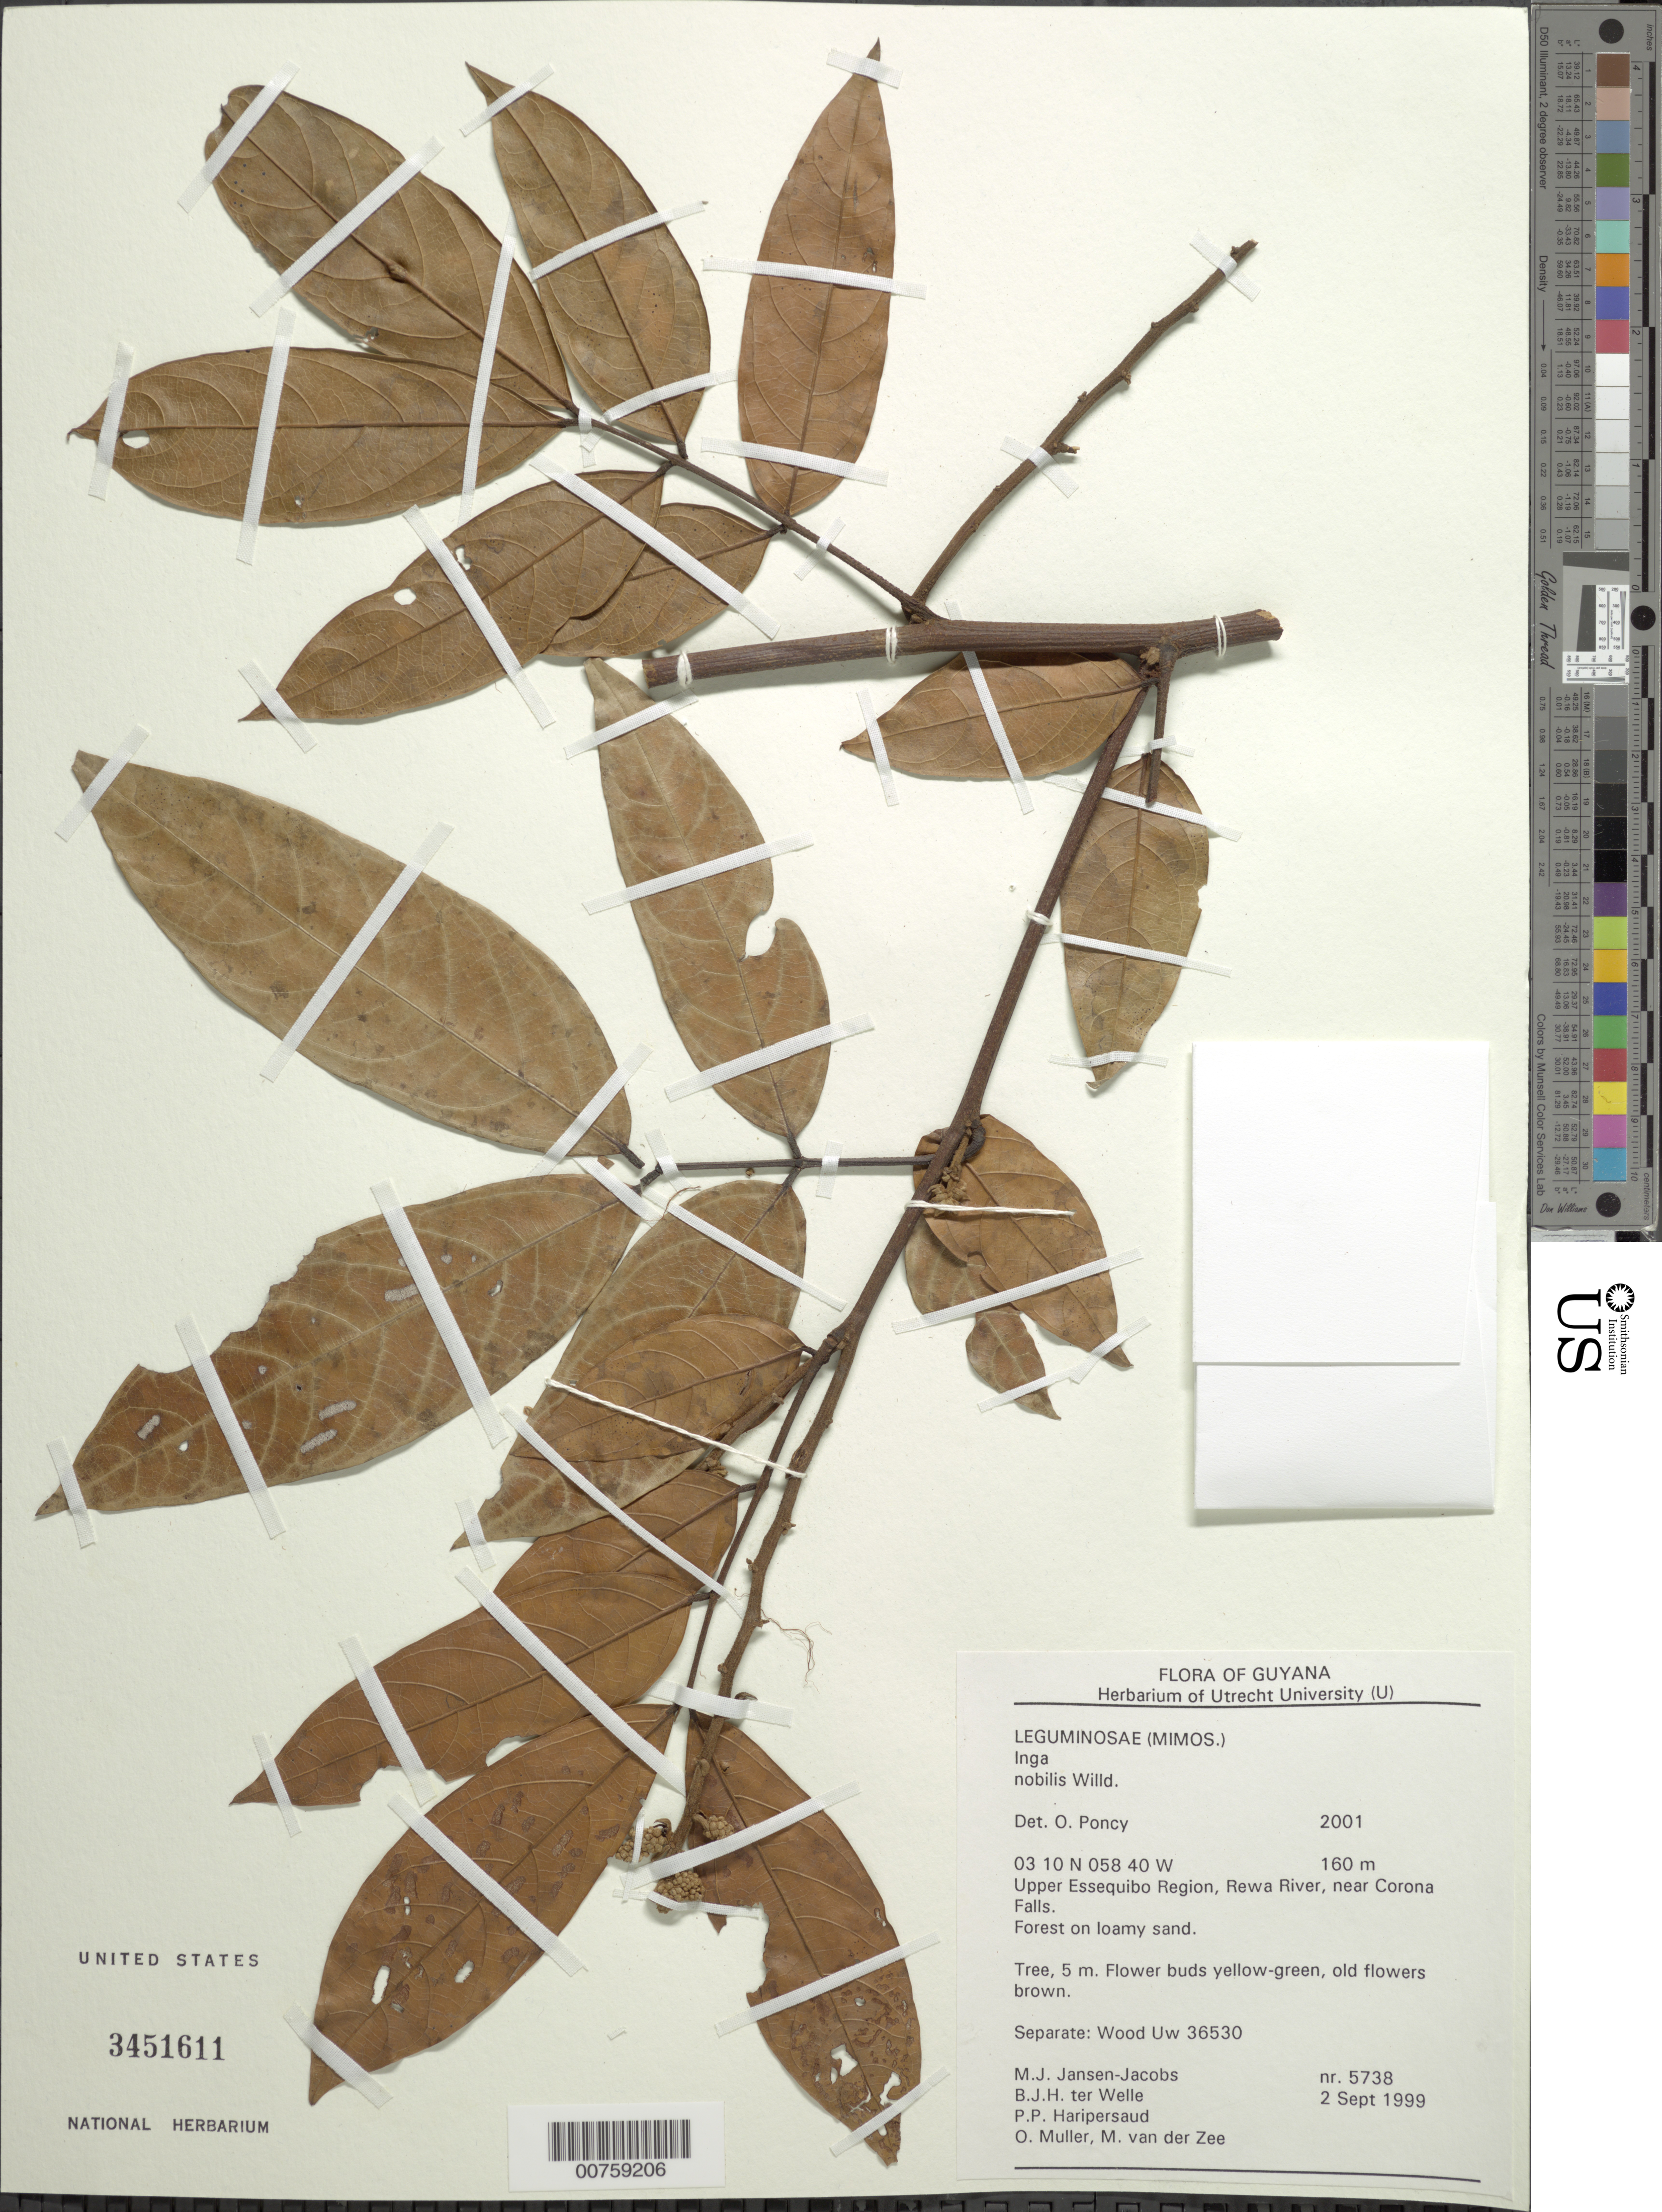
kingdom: Plantae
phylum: Tracheophyta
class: Magnoliopsida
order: Fabales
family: Fabaceae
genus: Inga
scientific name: Inga nobilis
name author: Willd.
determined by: Poncy, O.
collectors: M. J. Jansen-Jacobs, B. Welle, P. Haripersaud, O. Muller & M. van der Zee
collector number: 5738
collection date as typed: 2-Sep-99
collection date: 1999-09-02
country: Guyana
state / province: U. Takutu-U. Essequibo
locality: Rewa River, near Corona Falls, Upper Essequibo Region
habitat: Forest on loamy sand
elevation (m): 160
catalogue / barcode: US 3451611